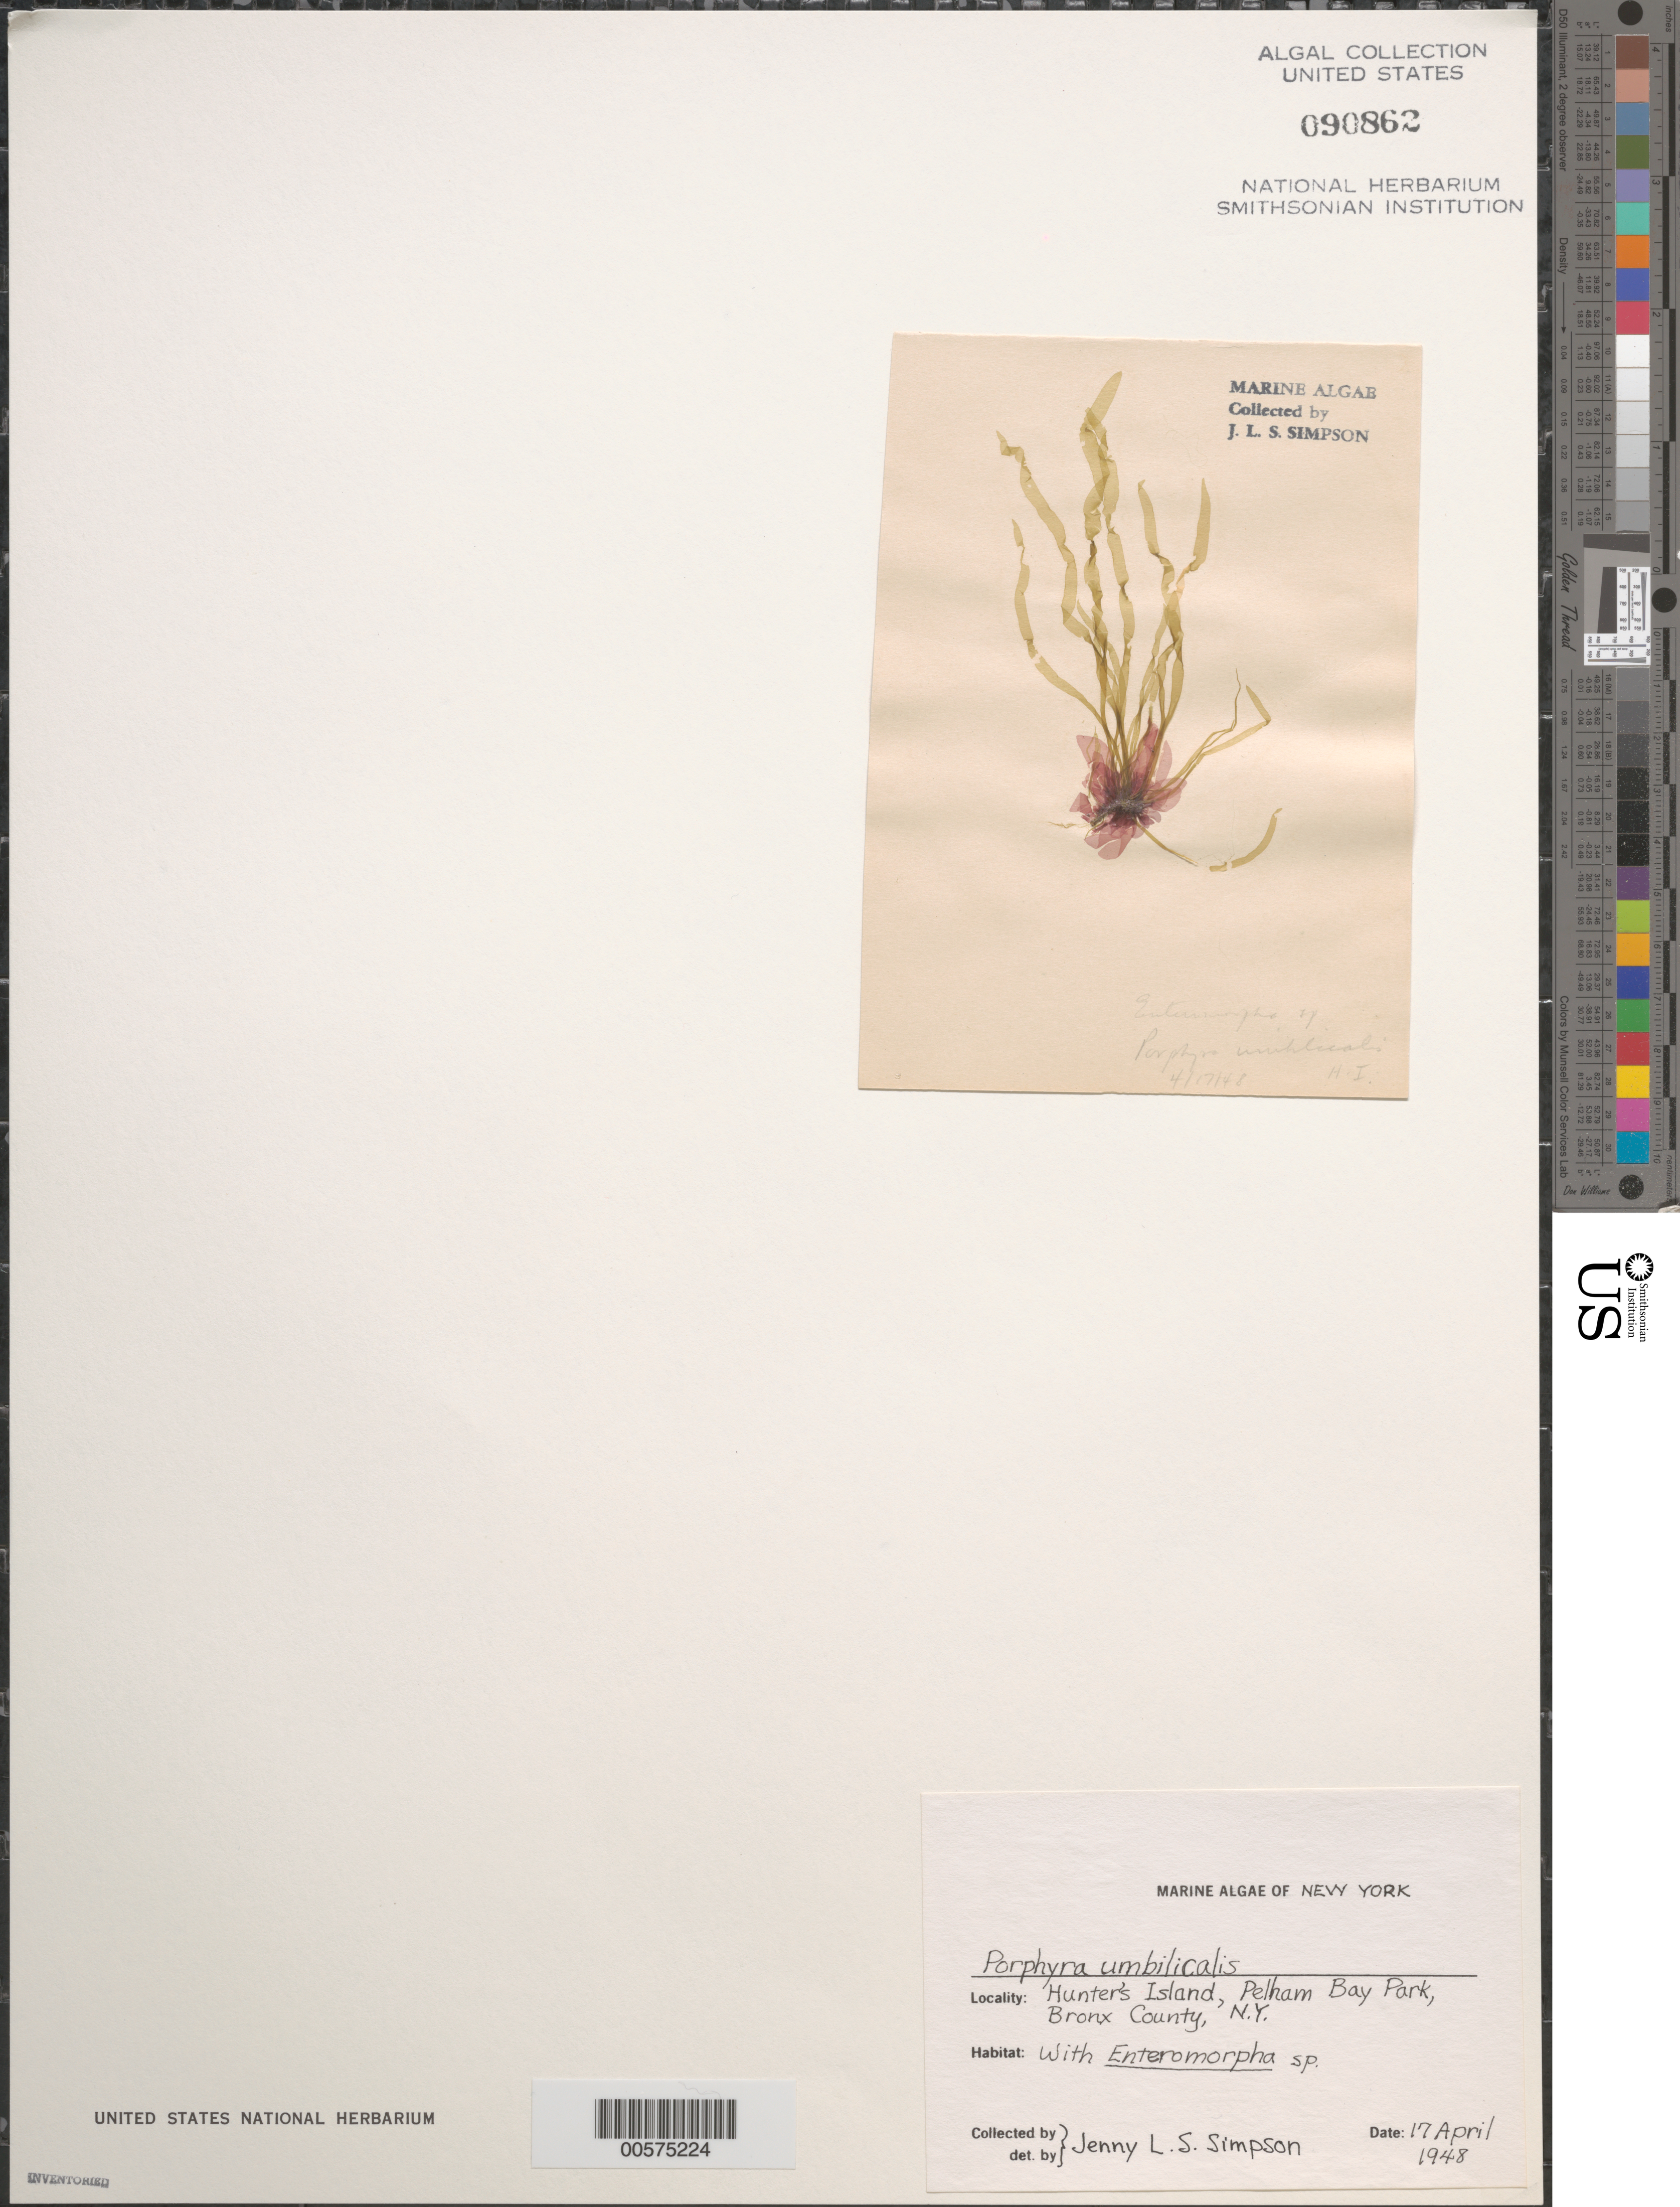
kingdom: Plantae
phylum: Rhodophyta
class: Bangiophyceae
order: Bangiales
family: Bangiaceae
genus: Porphyra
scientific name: Porphyra umbilicalis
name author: Kütz.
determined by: Simpson, J. L. S.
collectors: J. Simpson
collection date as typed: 17 Apr 1948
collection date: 1948-04-17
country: United States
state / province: New York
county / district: Bronx County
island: Hunter's Island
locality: Pelham Bay Park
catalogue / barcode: US 90862